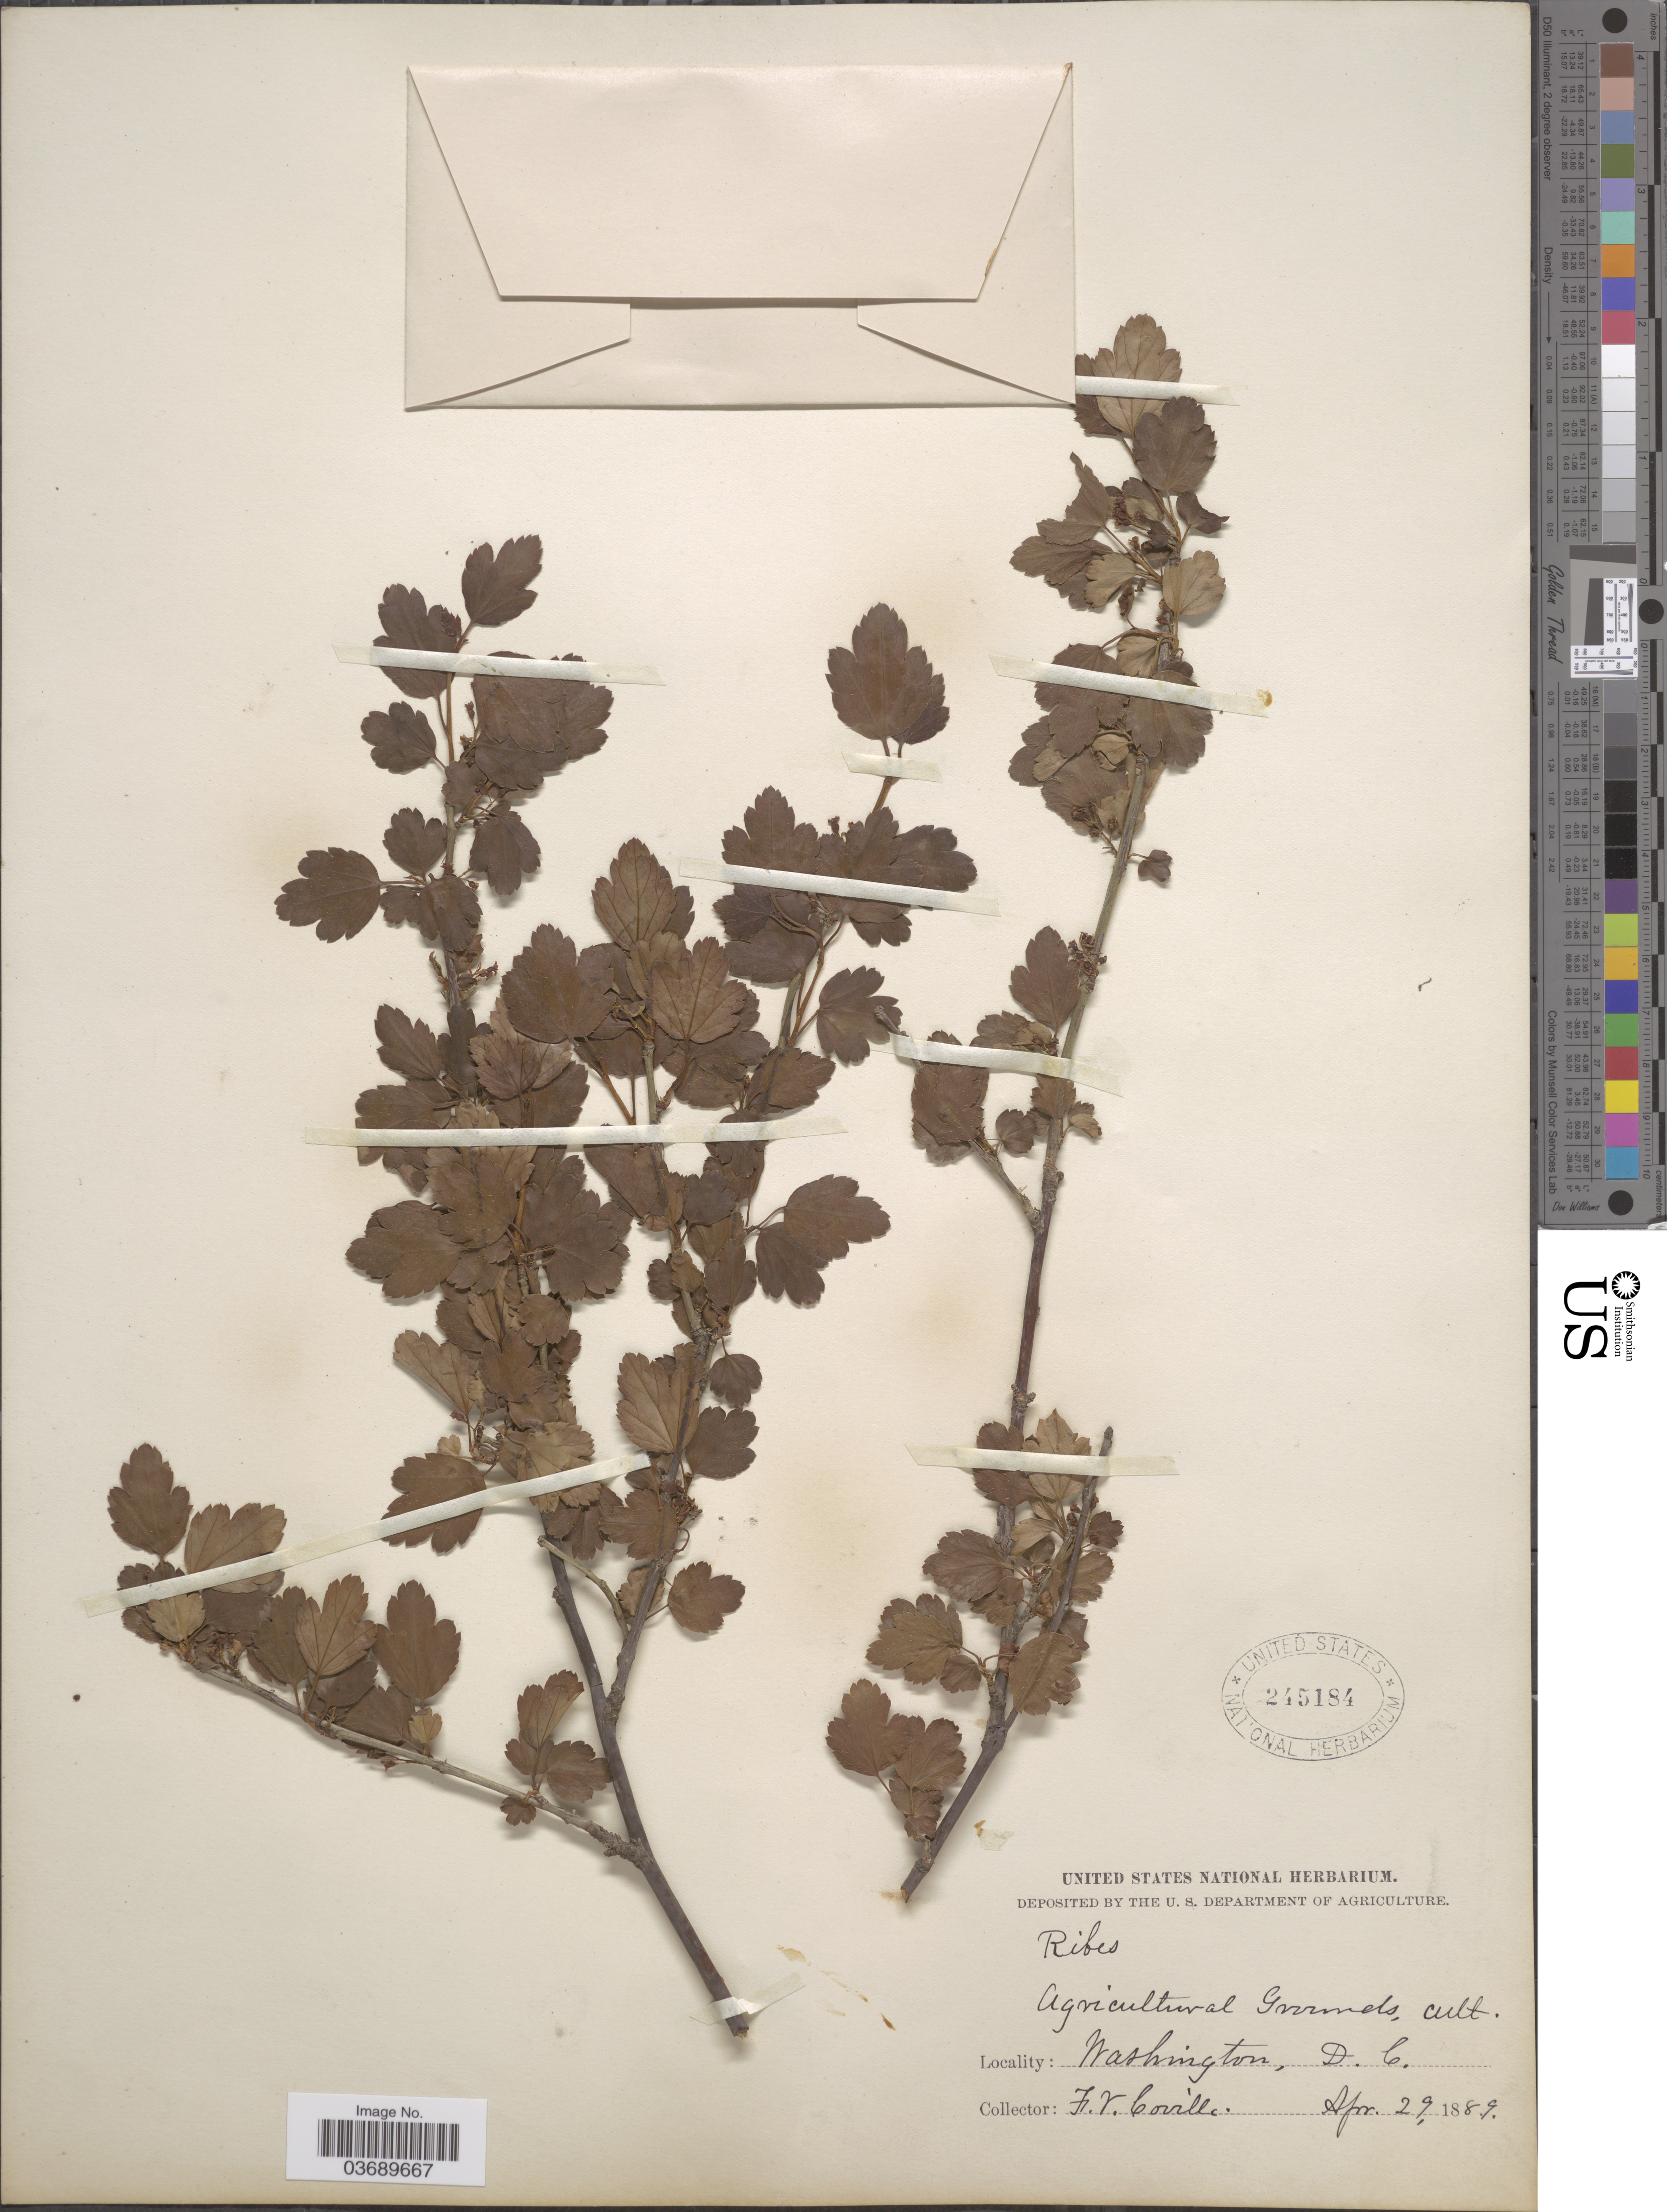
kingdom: Plantae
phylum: Tracheophyta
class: Magnoliopsida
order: Saxifragales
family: Grossulariaceae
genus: Ribes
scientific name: Ribes sp.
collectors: F. V. Coville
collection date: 1889-04-29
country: United States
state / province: District of Columbia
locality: Agricultural Grounds. Washington, D.C.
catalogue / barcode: US 245184